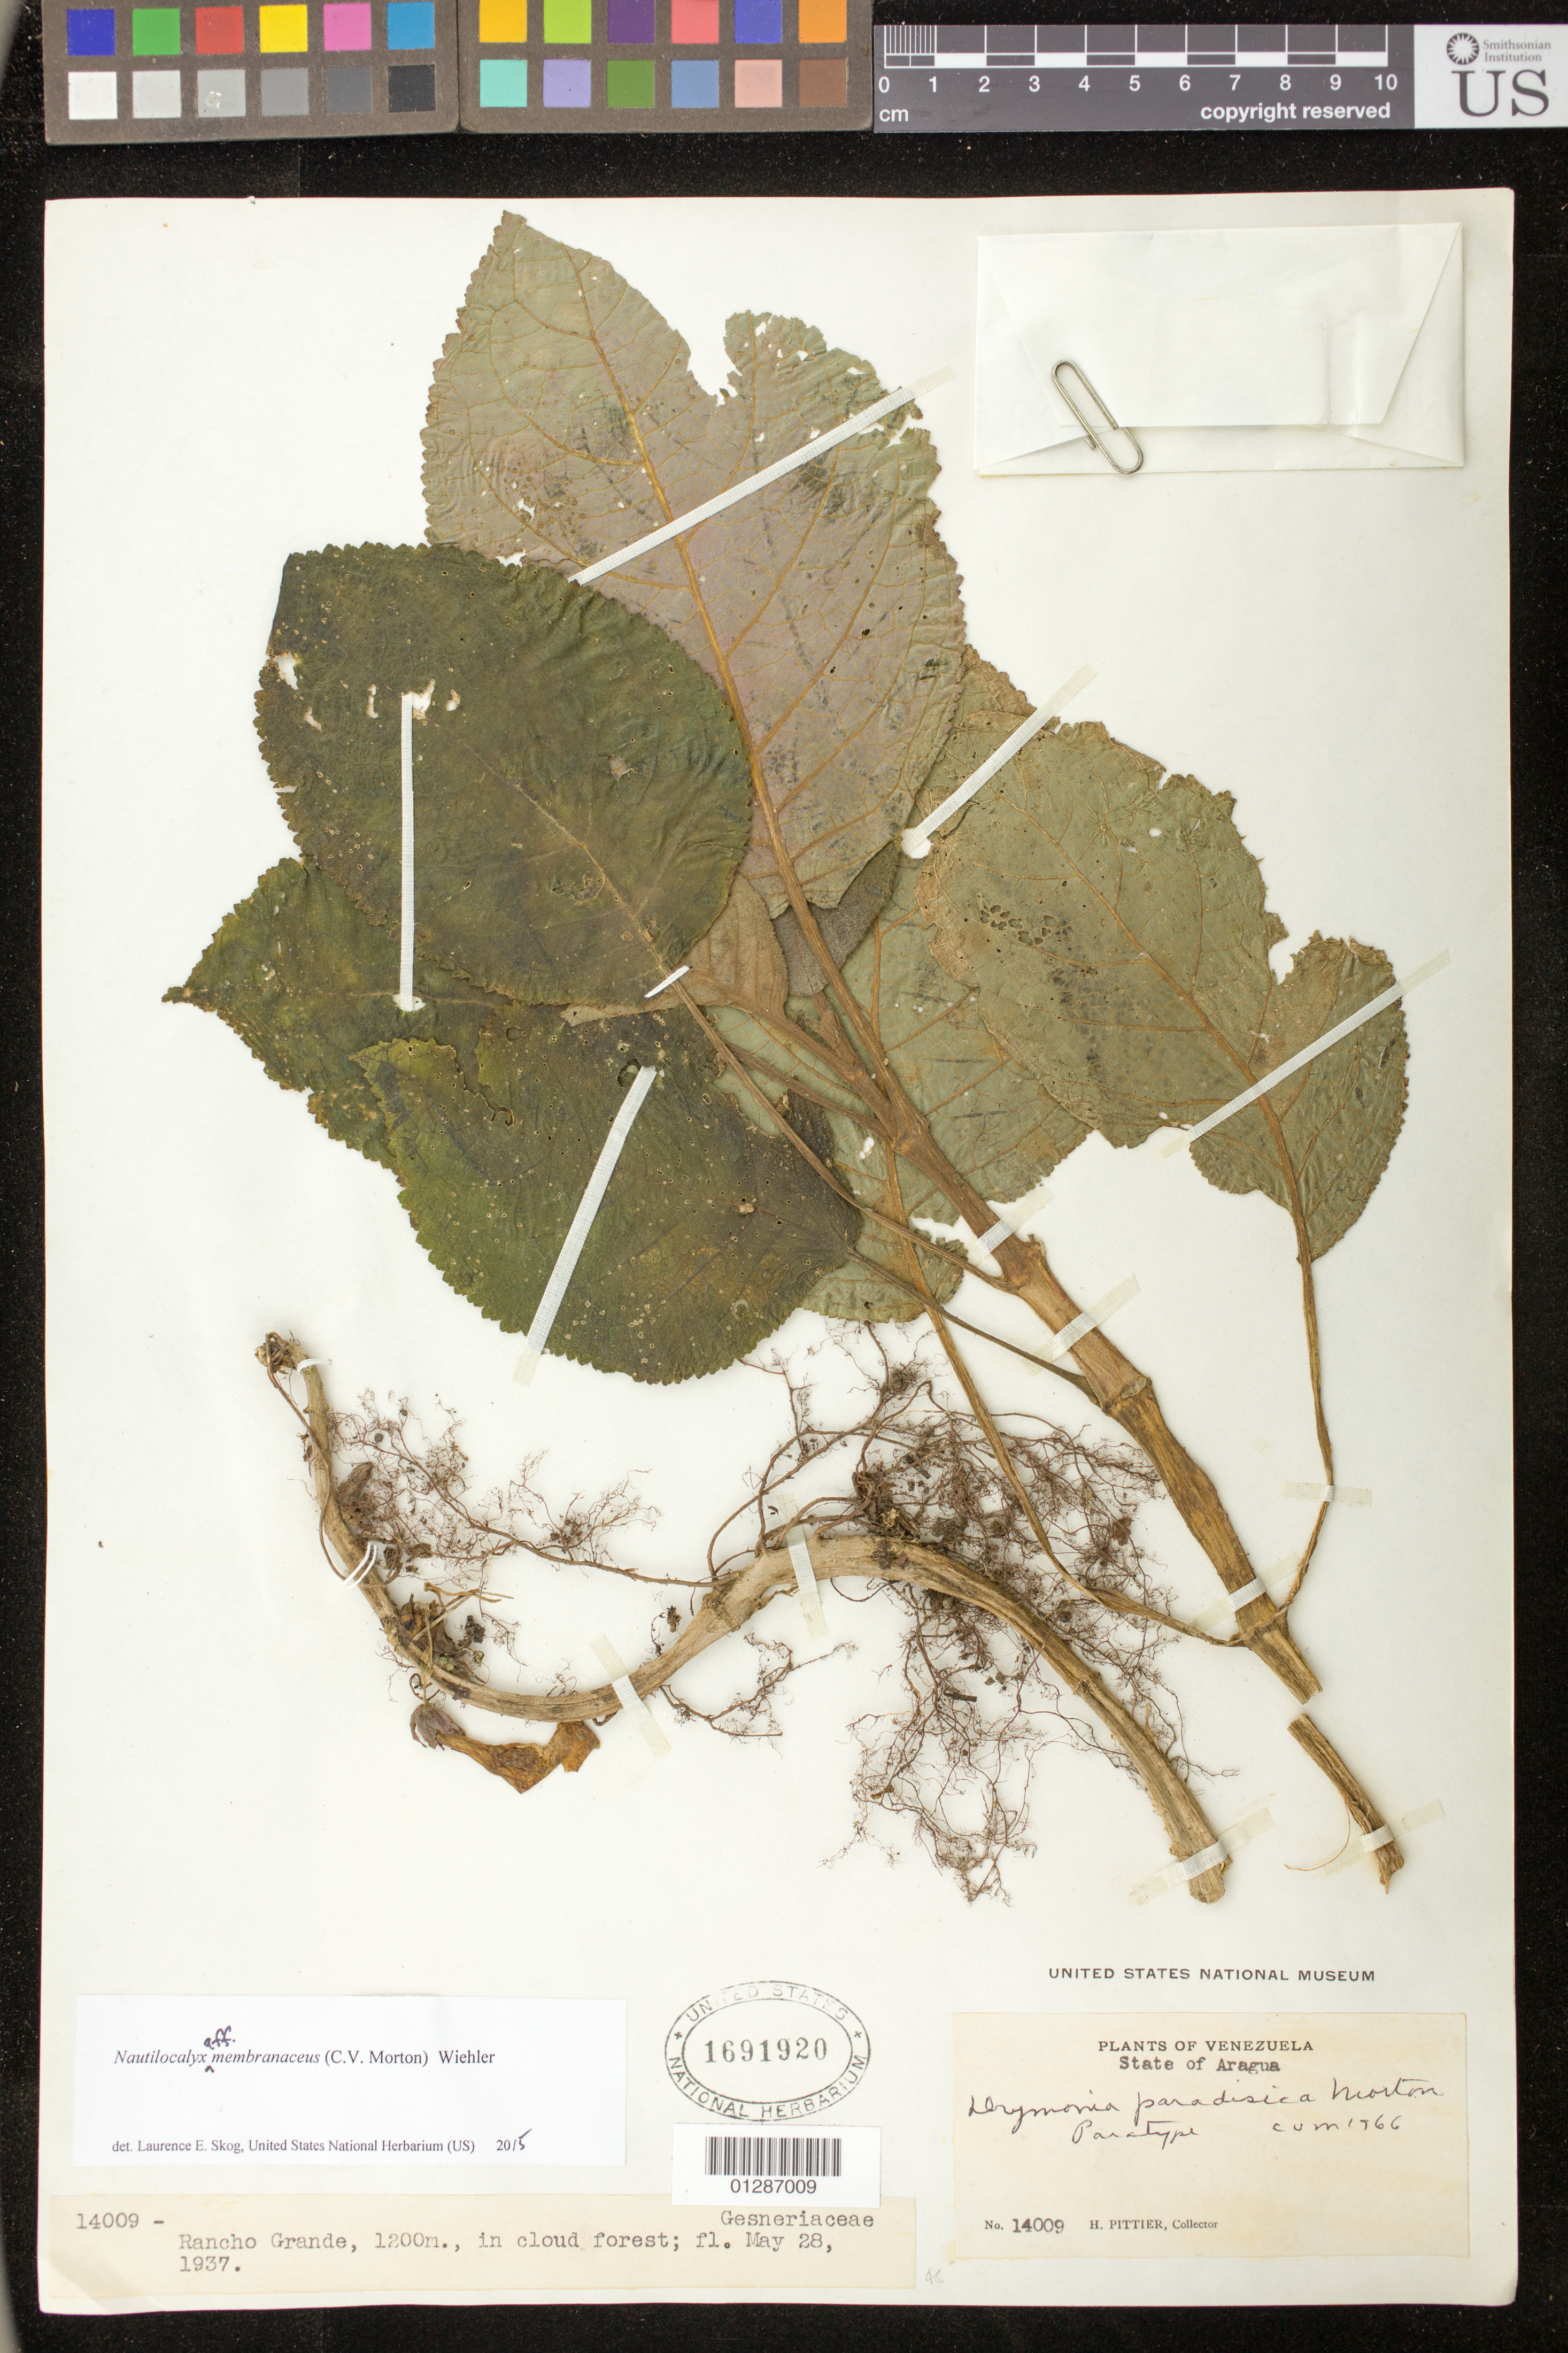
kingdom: Plantae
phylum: Tracheophyta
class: Magnoliopsida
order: Lamiales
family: Gesneriaceae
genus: Nautilocalyx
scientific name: Nautilocalyx membranaceus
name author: (C.V. Morton) Wiehler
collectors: H. F. Pittier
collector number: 14009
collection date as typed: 28 May 1937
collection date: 1937-05-28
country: Venezuela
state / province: Aragua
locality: Rancho Grande.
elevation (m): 1200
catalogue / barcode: US 1691920